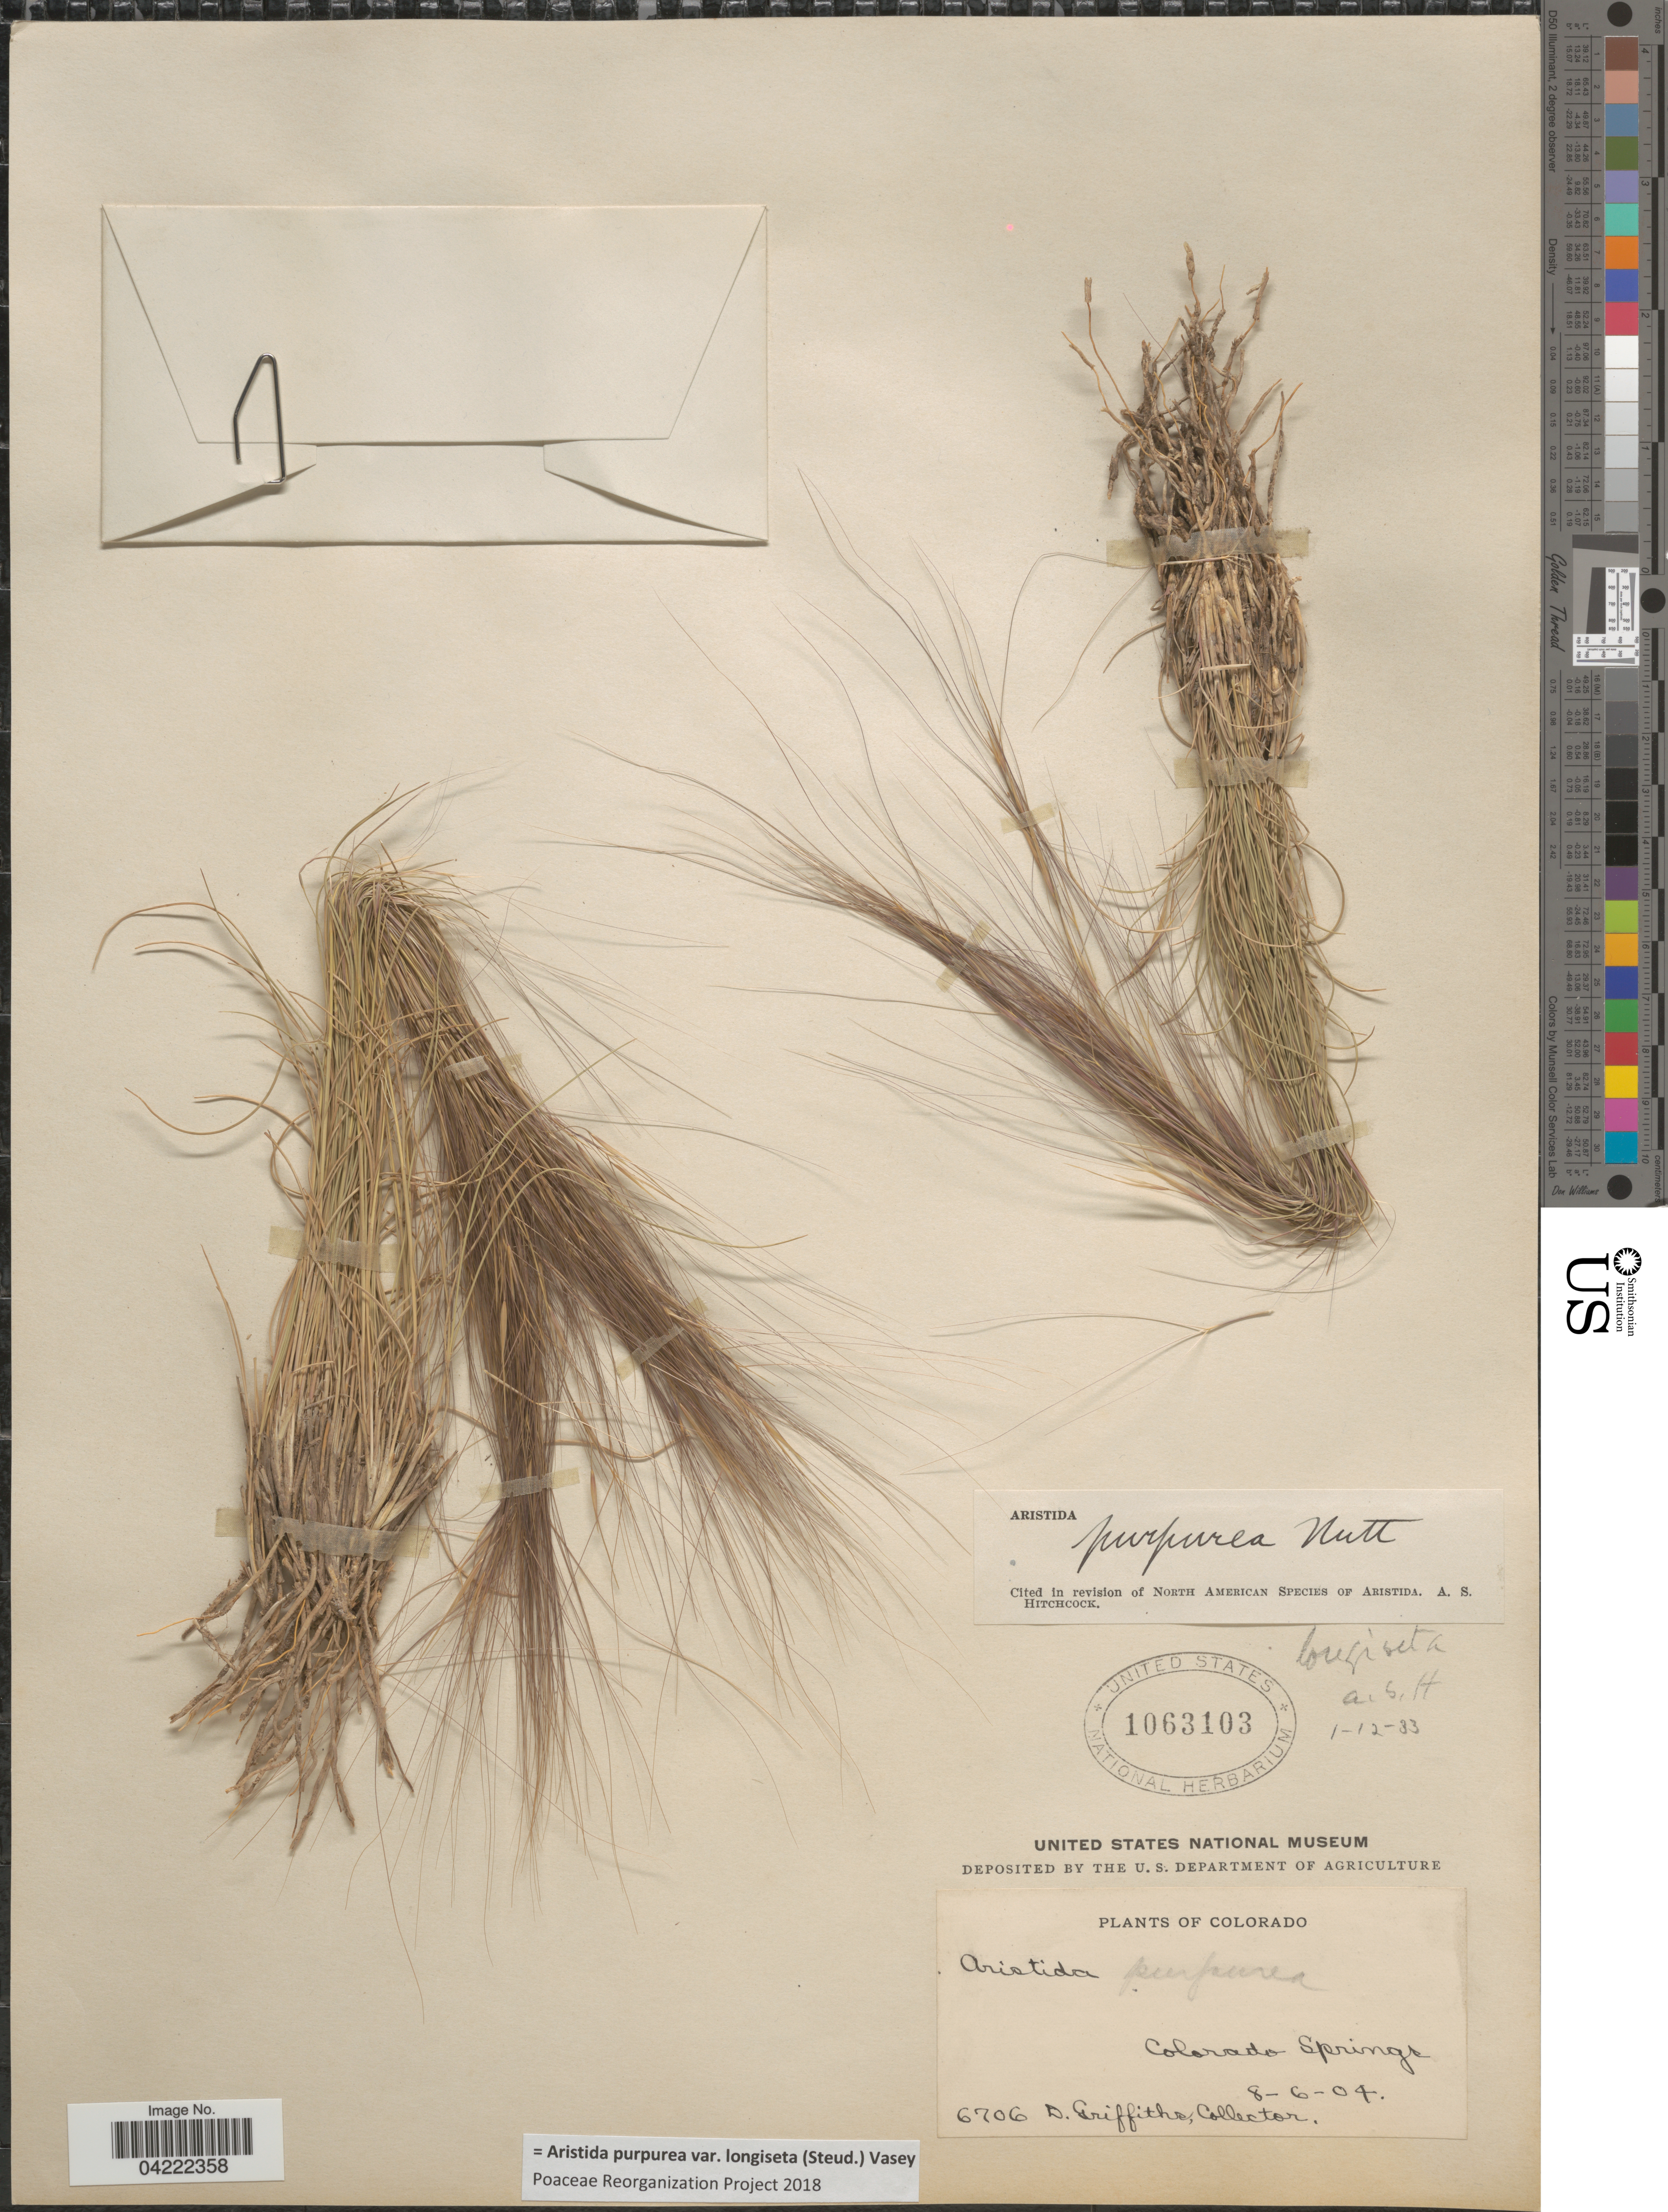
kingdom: Plantae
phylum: Tracheophyta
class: Liliopsida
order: Poales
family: Poaceae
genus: Aristida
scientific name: Aristida purpurea var. longiseta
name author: (Steud.) Vasey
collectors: D. Griffiths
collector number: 6706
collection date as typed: Transcribed d/m/y: 6/8/4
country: United States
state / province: Colorado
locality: Colorado Springs.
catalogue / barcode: US 1063103